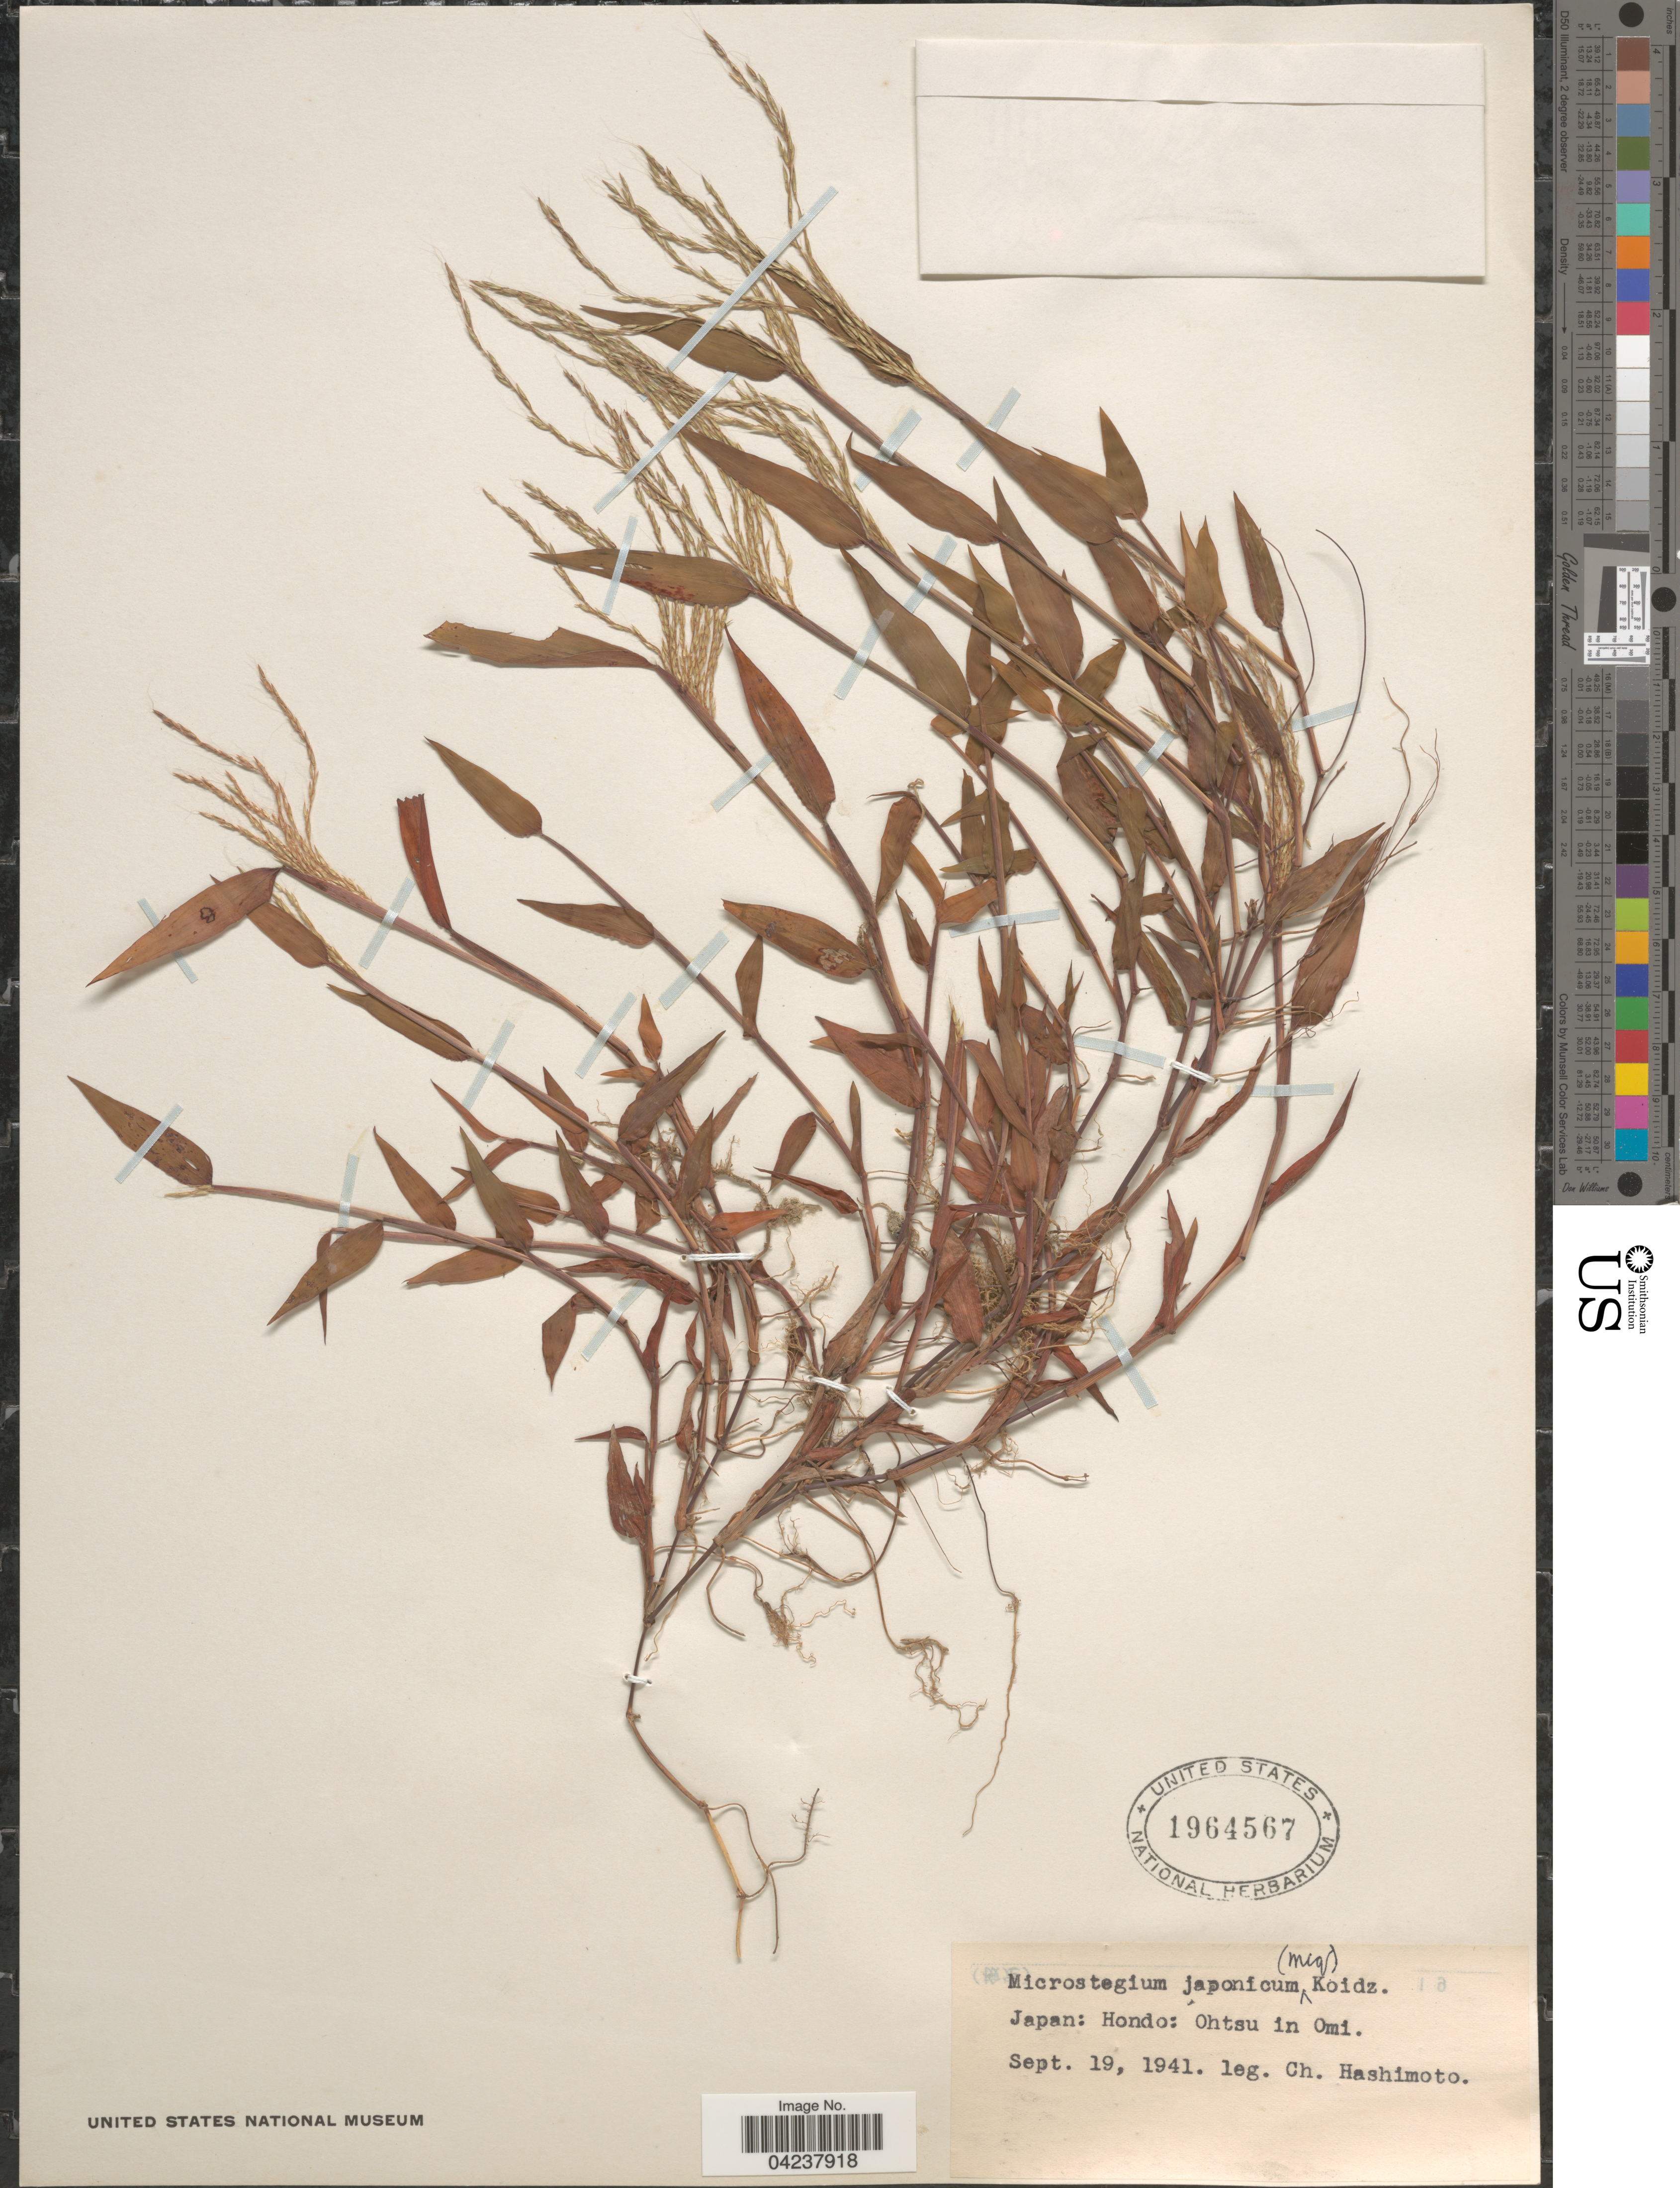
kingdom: Plantae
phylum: Tracheophyta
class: Liliopsida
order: Poales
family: Poaceae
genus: Microstegium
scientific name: Microstegium japonicum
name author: (Miq.) Koidz.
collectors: C. Hashimoto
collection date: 1941-09-19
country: Japan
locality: Hondo: Ohtsu in Omi.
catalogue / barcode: US 1964567